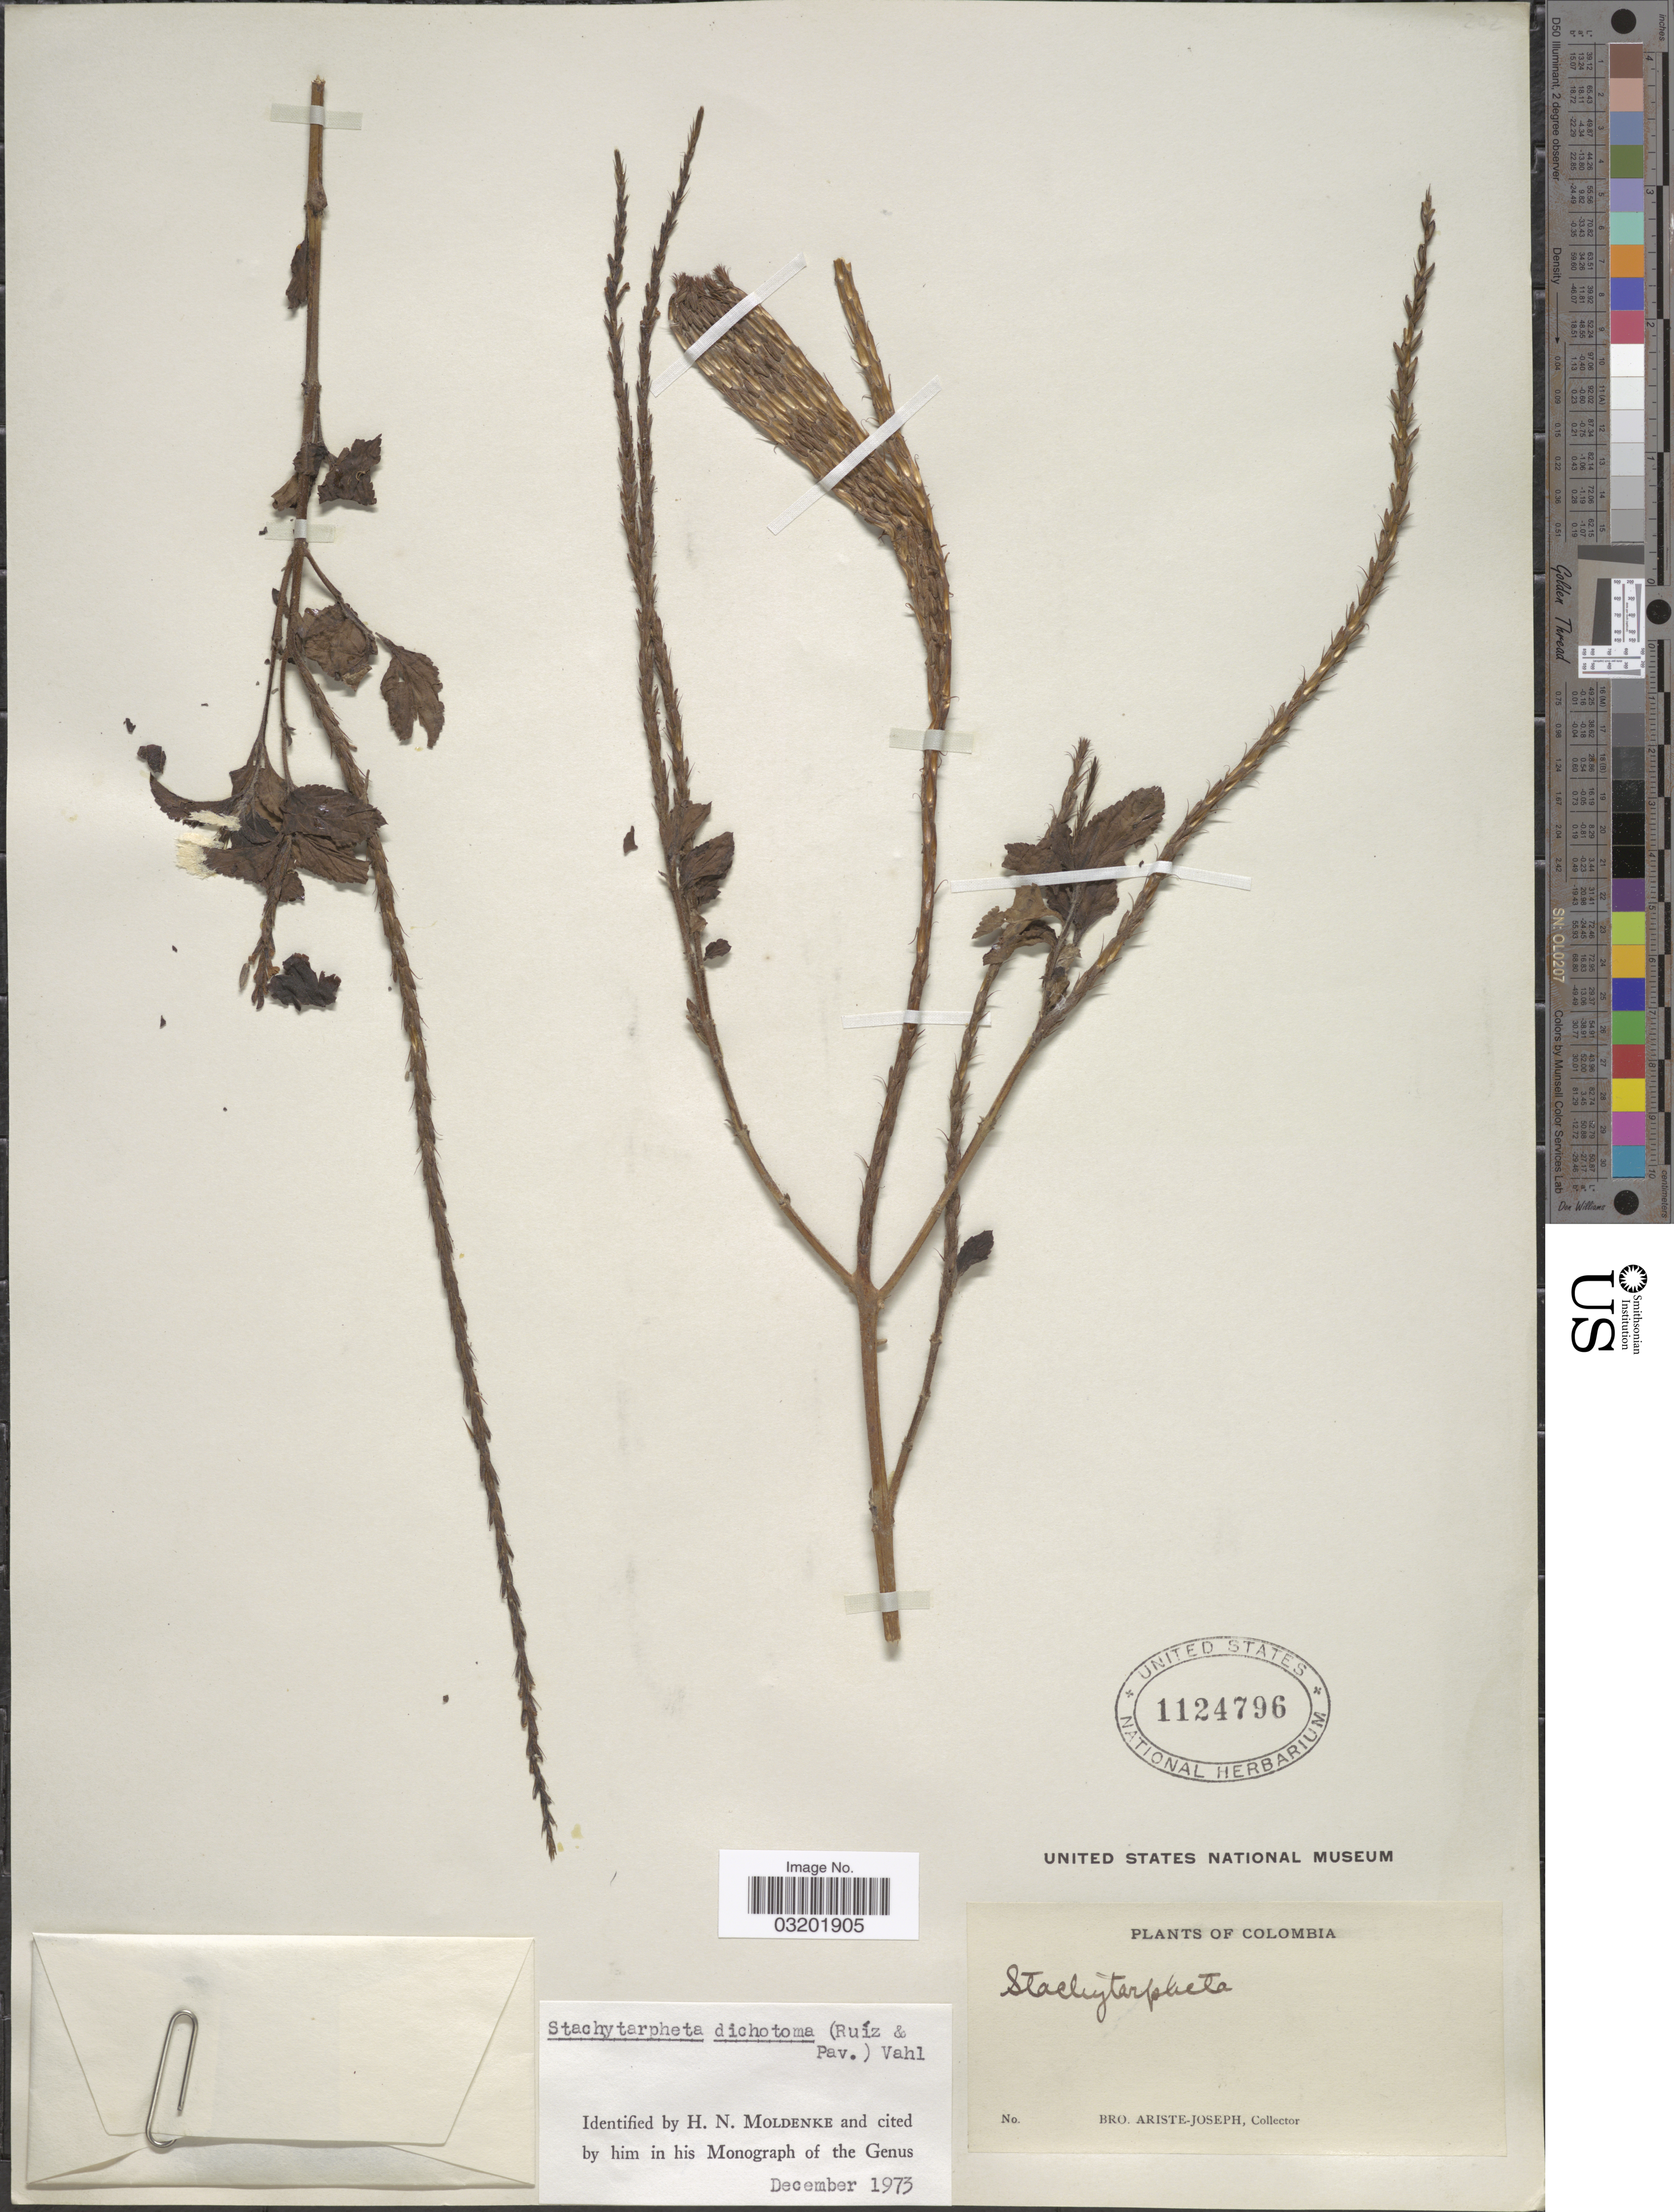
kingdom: Plantae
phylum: Tracheophyta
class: Magnoliopsida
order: Lamiales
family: Verbenaceae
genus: Stachytarpheta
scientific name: Stachytarpheta dichotoma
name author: (Ruiz & Pav.) Vahl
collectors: Bro. Ariste-Joseph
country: Colombia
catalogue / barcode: US 1124796